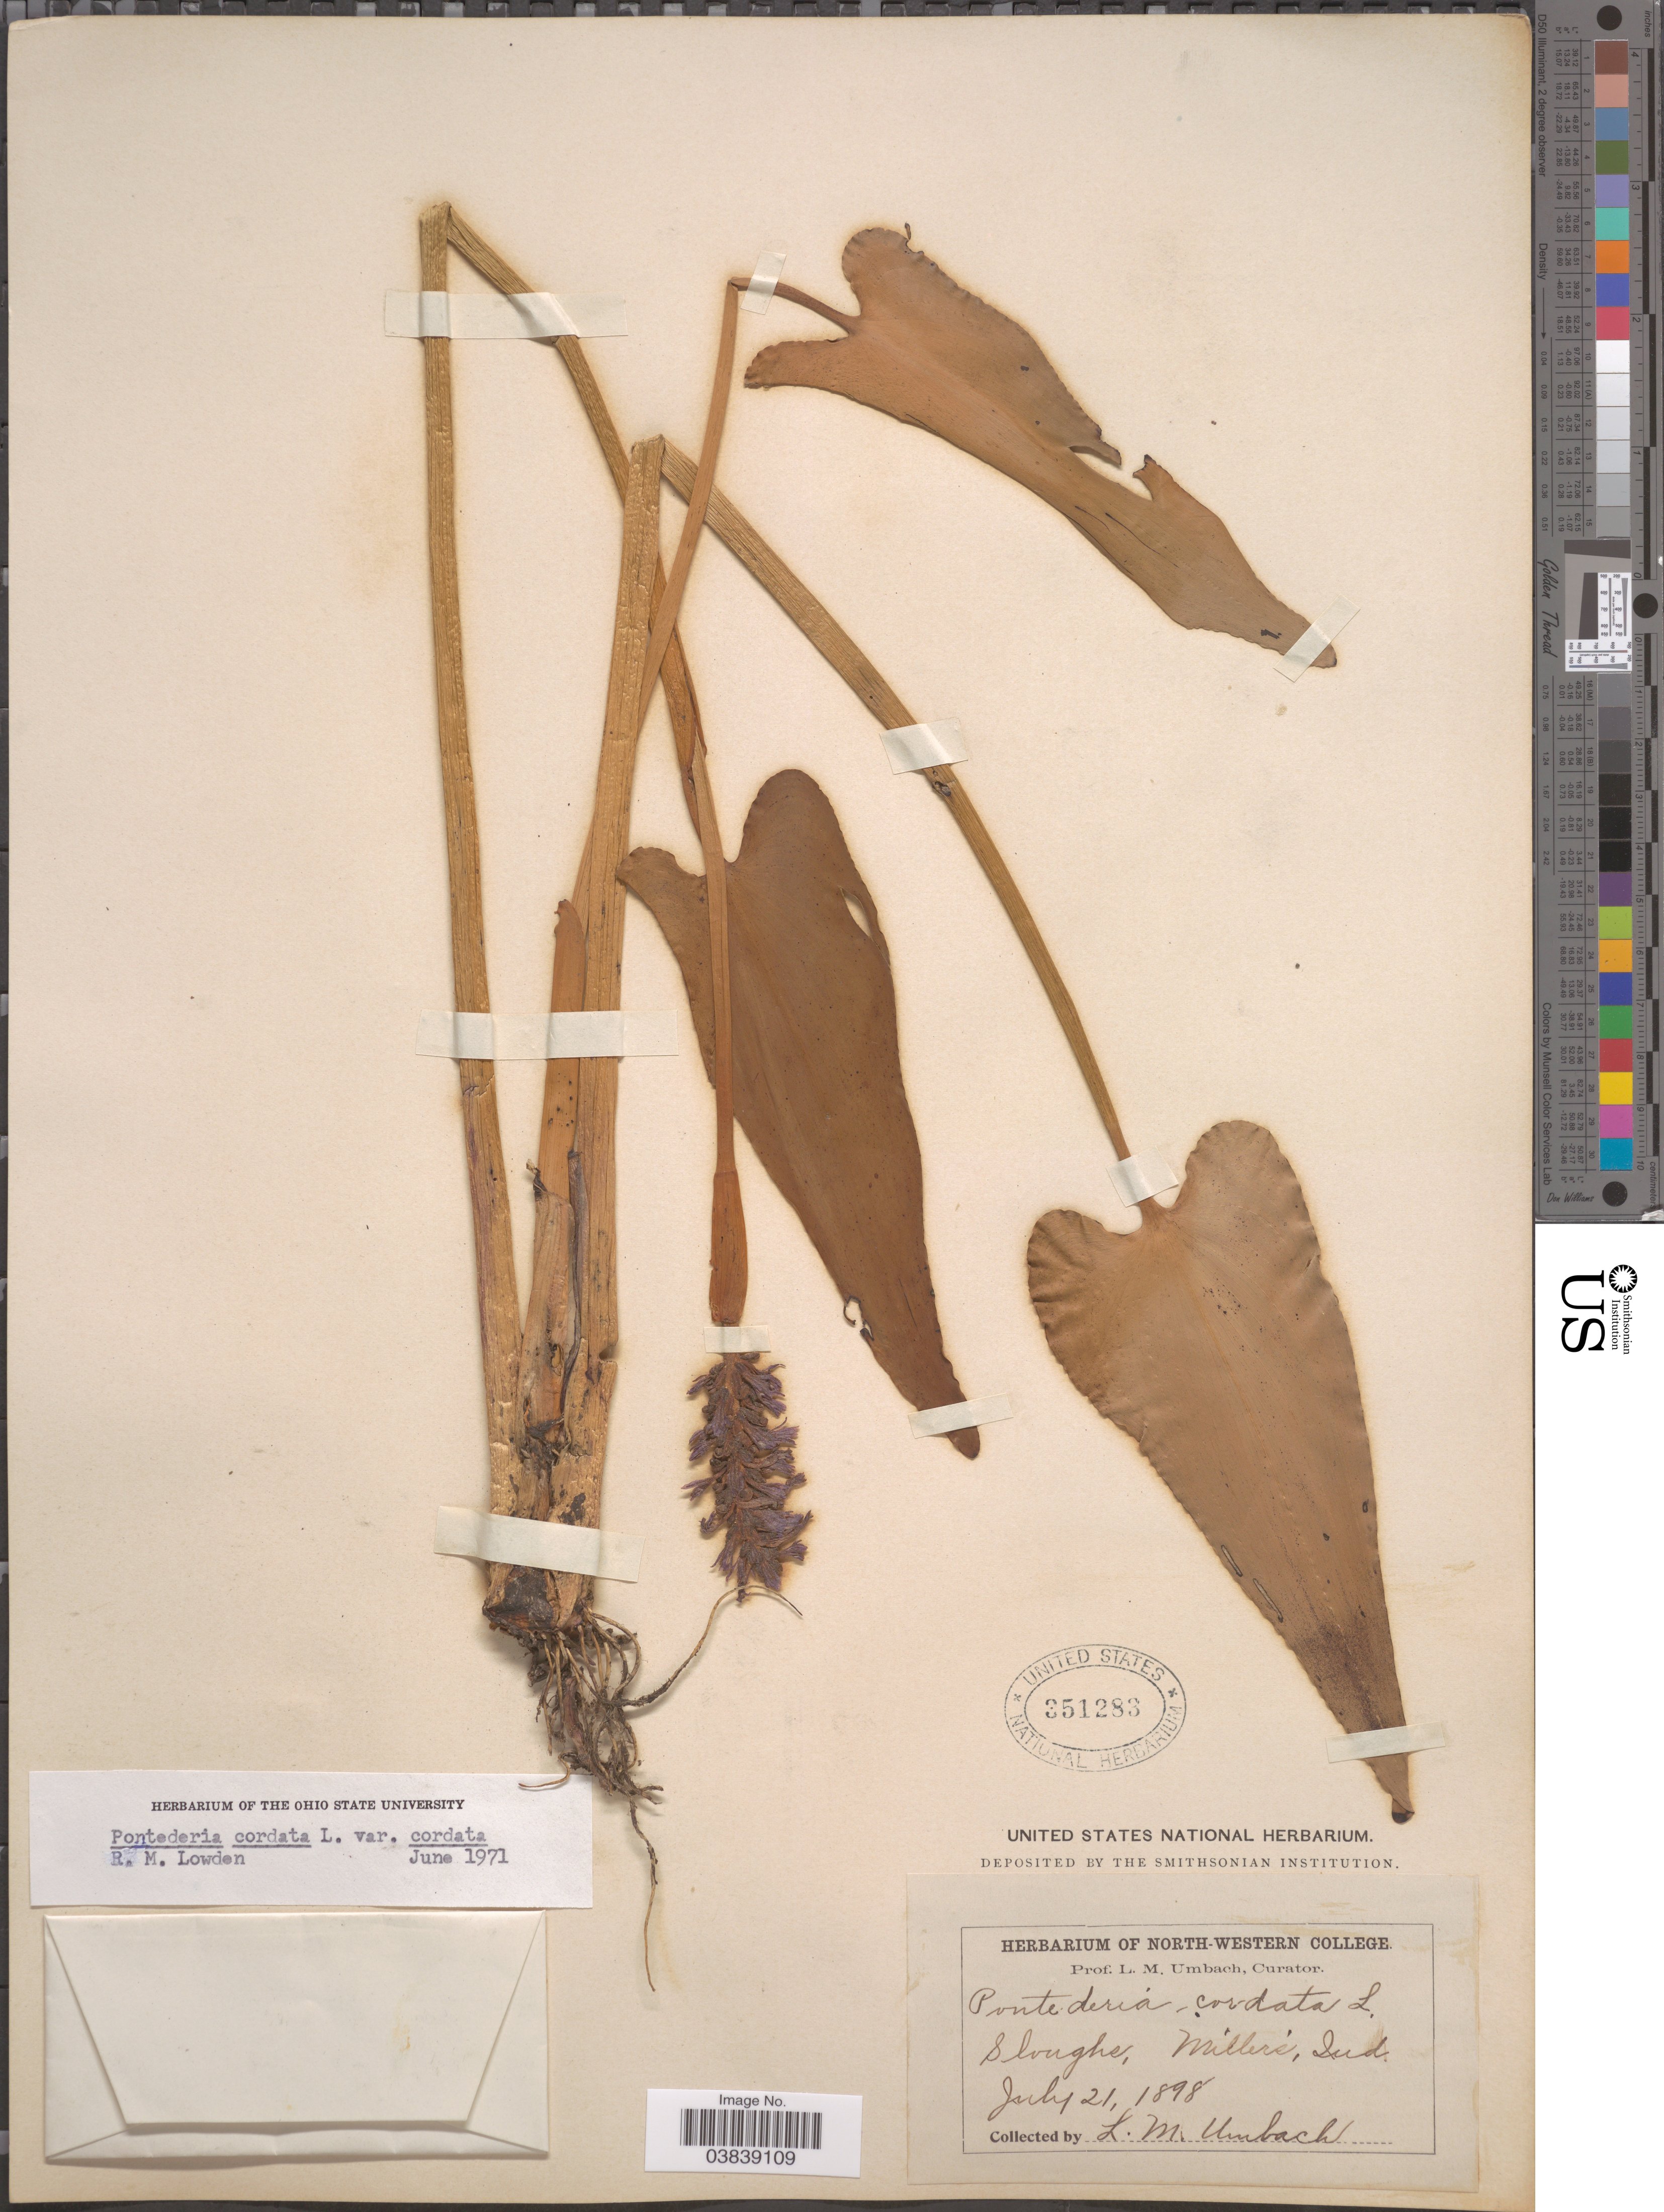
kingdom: Plantae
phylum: Tracheophyta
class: Liliopsida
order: Commelinales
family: Pontederiaceae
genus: Pontederia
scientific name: Pontederia cordata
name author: L.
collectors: L. M. Umbach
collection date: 1898-07-21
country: United States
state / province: Indiana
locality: Miller's.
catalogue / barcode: US 351283